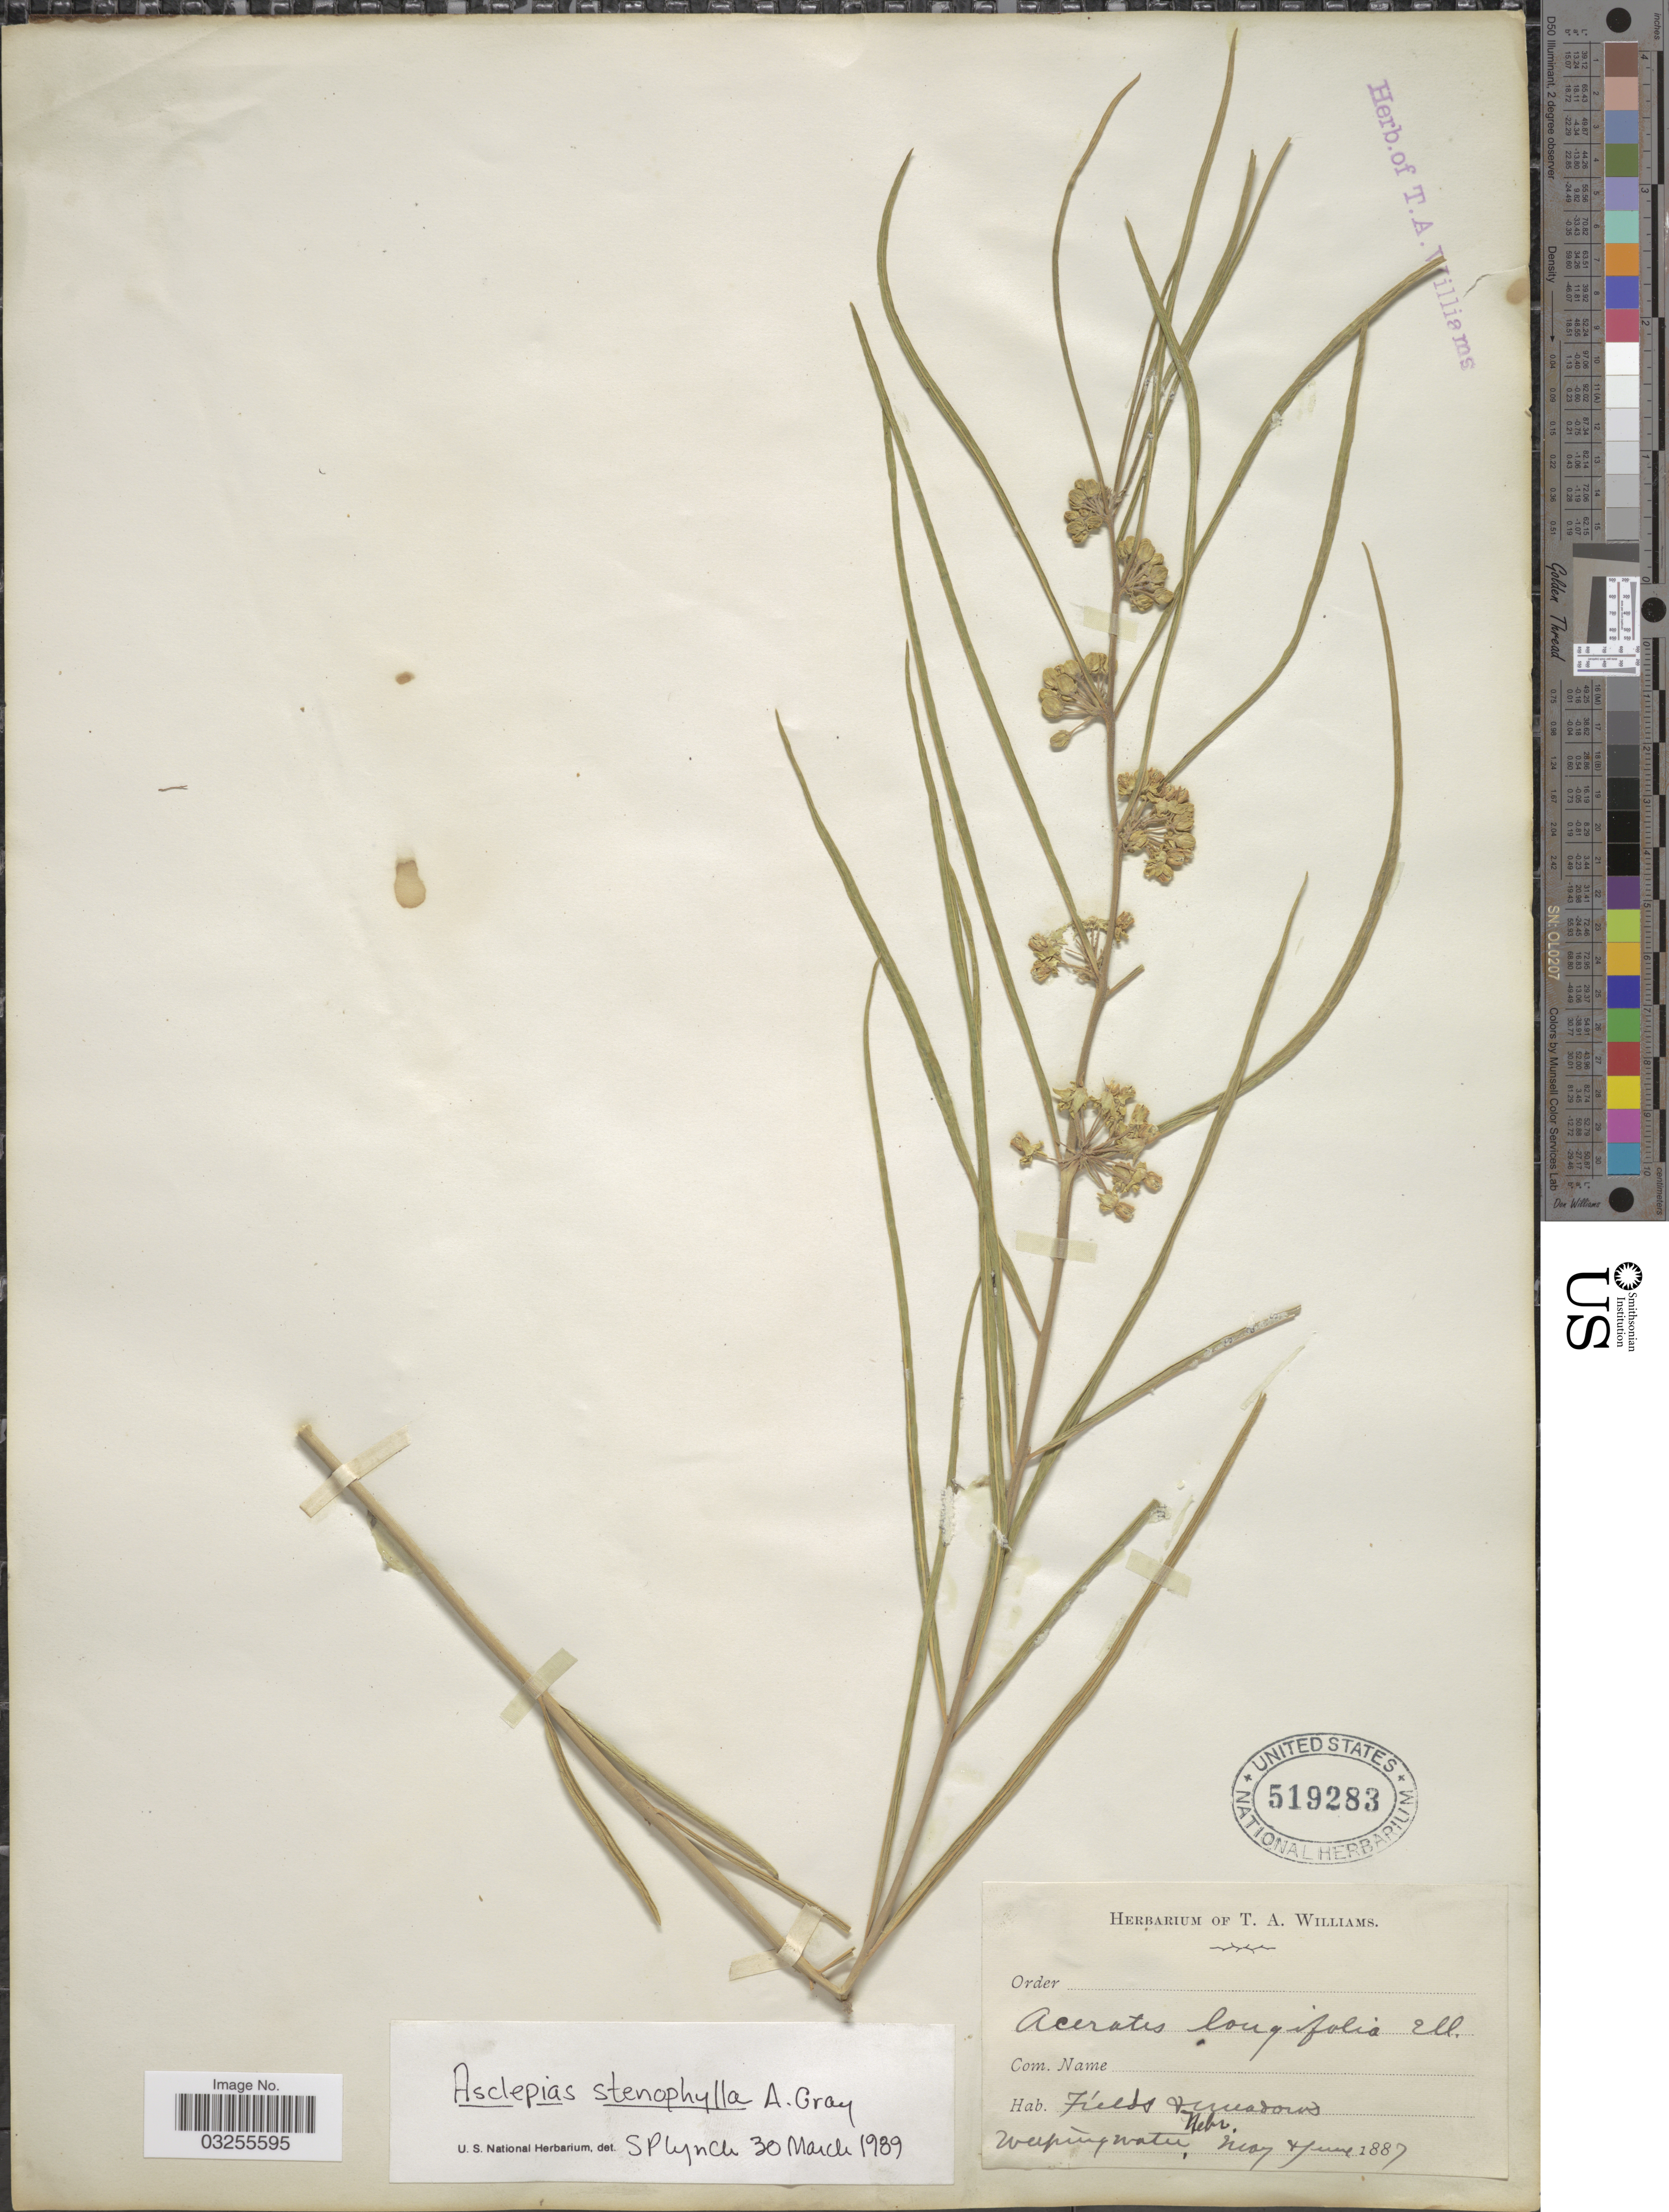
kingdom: Plantae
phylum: Tracheophyta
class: Magnoliopsida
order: Gentianales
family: Apocynaceae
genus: Asclepias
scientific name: Asclepias stenophylla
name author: A. Gray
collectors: T. Williams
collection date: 1887-05/1887-06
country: United States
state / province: Nebraska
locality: Fields + meadows. Weeping Water.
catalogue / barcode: US 519283